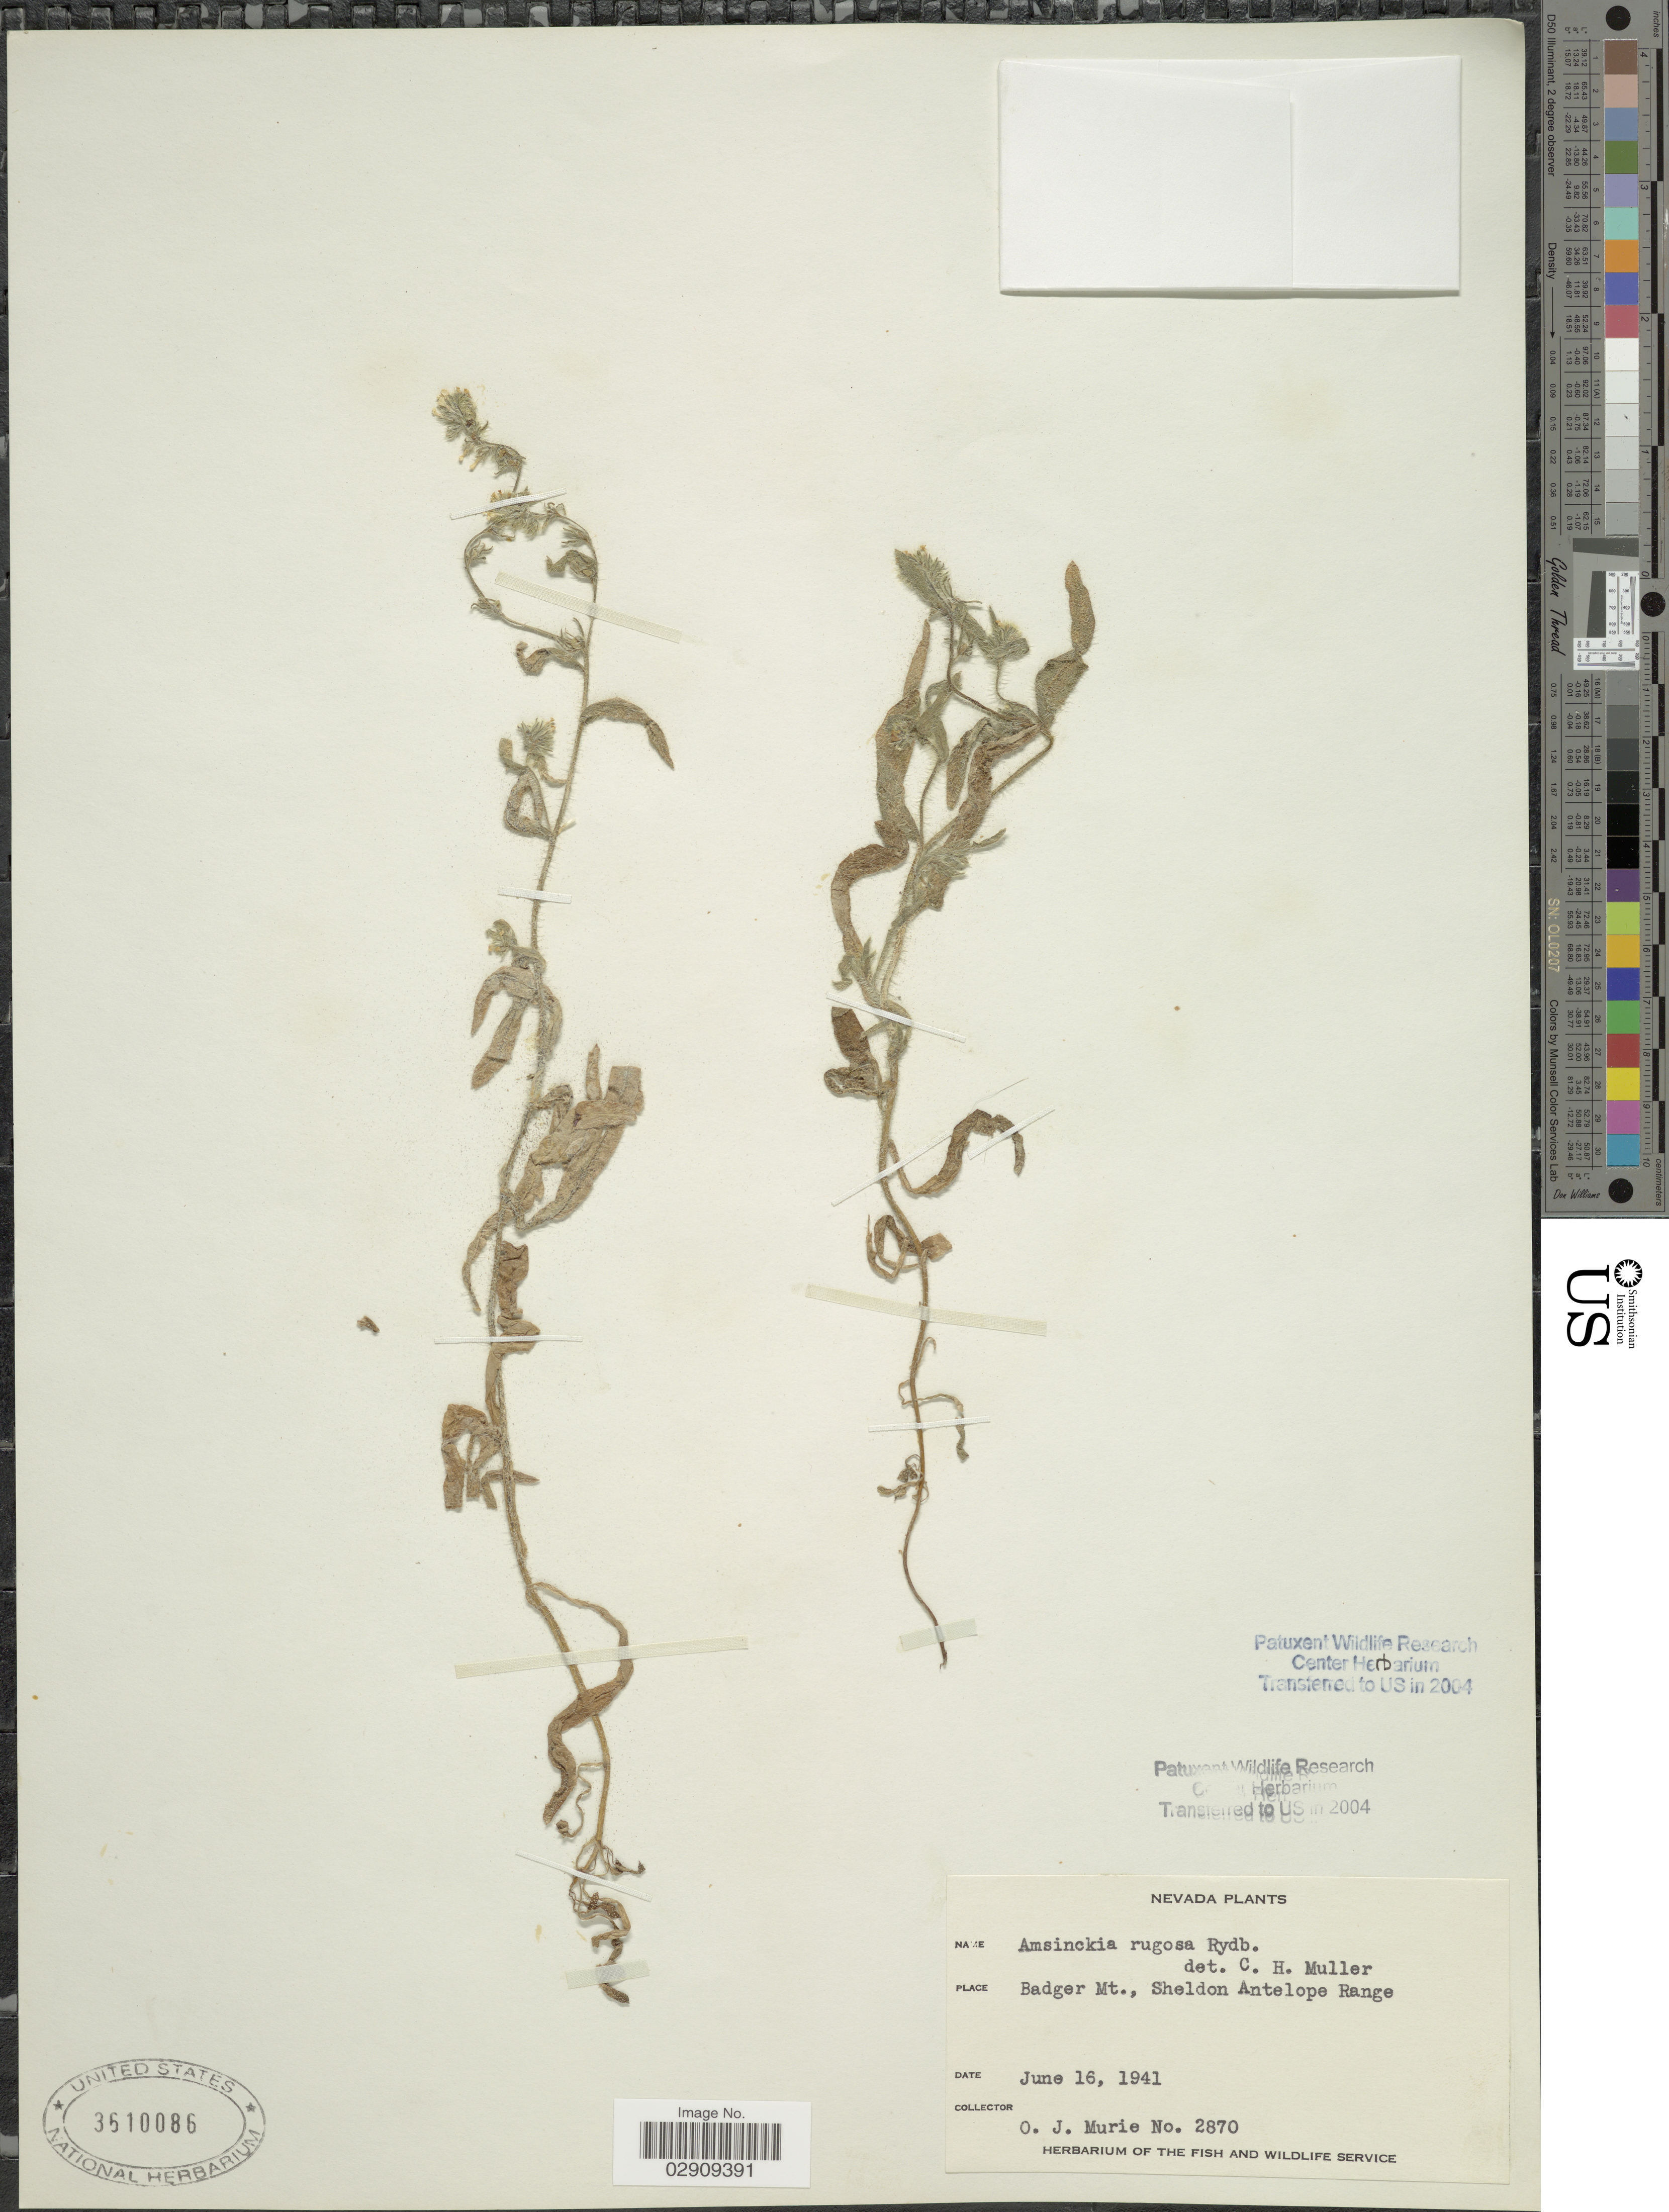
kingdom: Plantae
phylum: Tracheophyta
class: Magnoliopsida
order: Boraginales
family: Boraginaceae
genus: Amsinckia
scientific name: Amsinckia menziesii var. intermedia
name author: (Fisch. & C.A. Mey.) Ganders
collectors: O. Murie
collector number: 2870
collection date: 1941-06-16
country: United States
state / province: Nevada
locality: Badger Mt., Sheldon Antelope Range.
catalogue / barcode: US 3610086